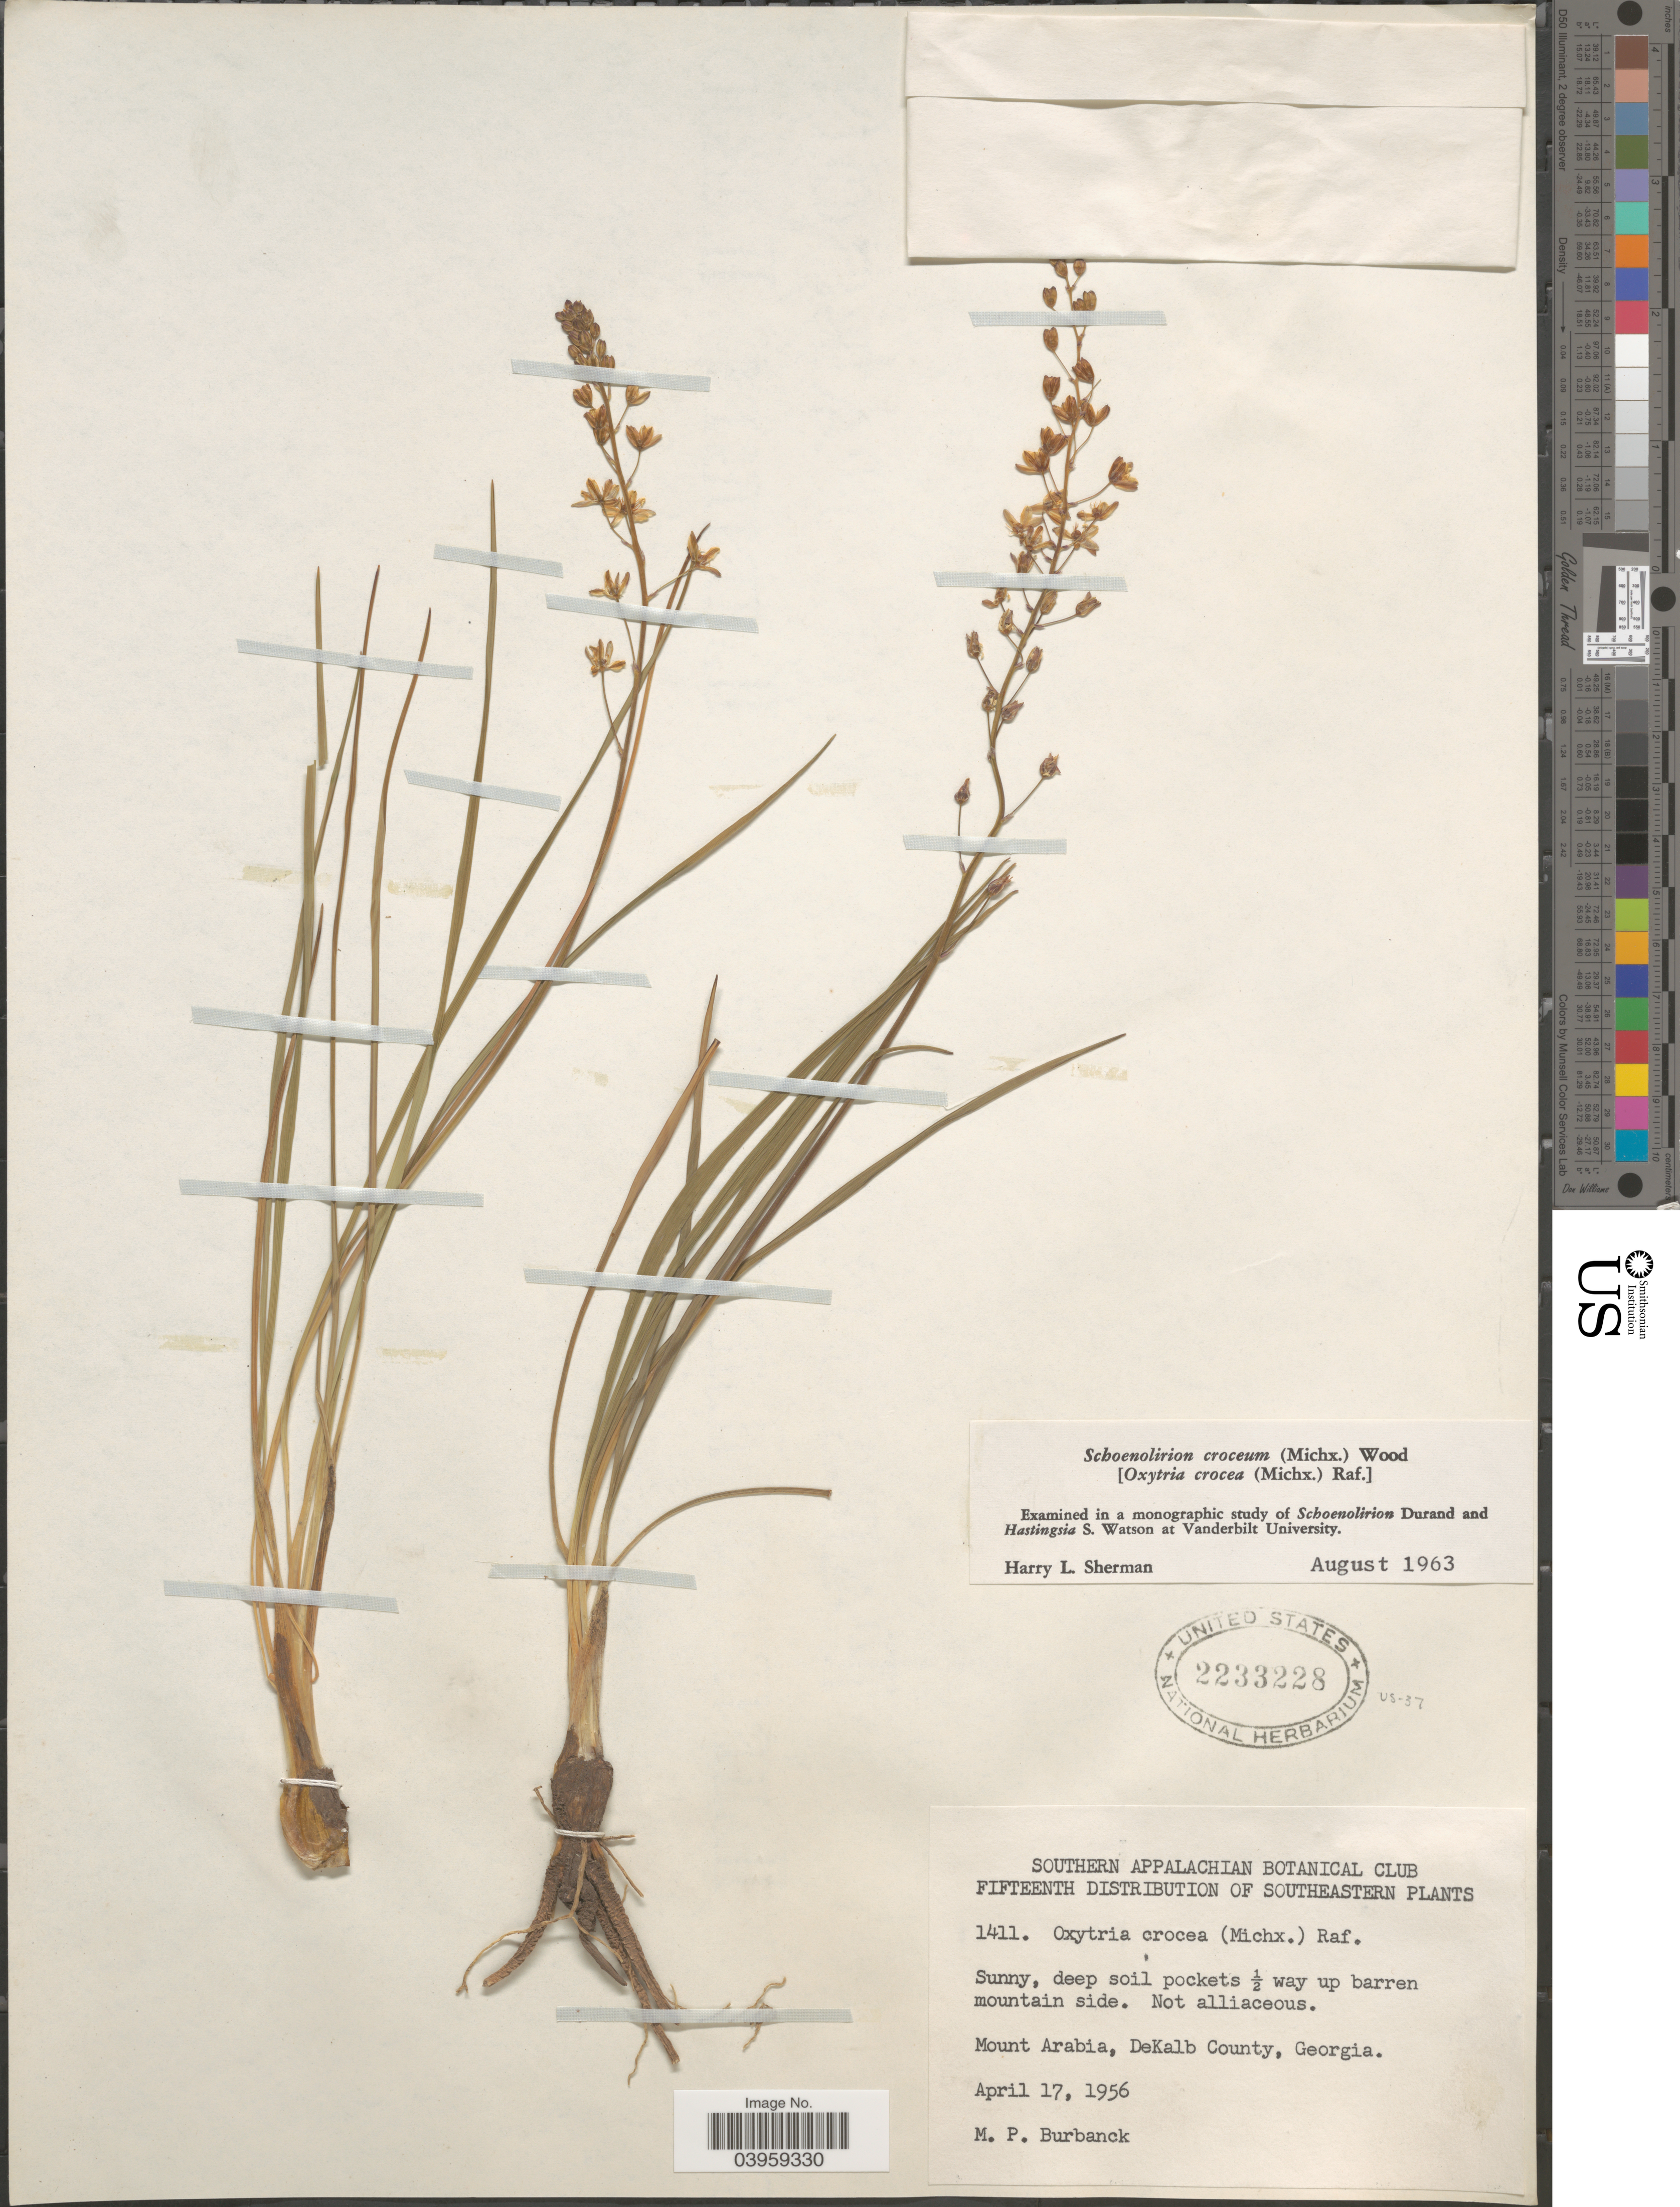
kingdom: Plantae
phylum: Tracheophyta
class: Liliopsida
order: Asparagales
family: Asparagaceae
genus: Schoenolirion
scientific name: Schoenolirion croceum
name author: (Michx.) Alph. Wood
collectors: M. Burbanck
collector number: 1411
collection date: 1956-04-17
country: United States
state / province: Georgia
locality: Mount Arabia, DeKalb County.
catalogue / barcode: US 2233228